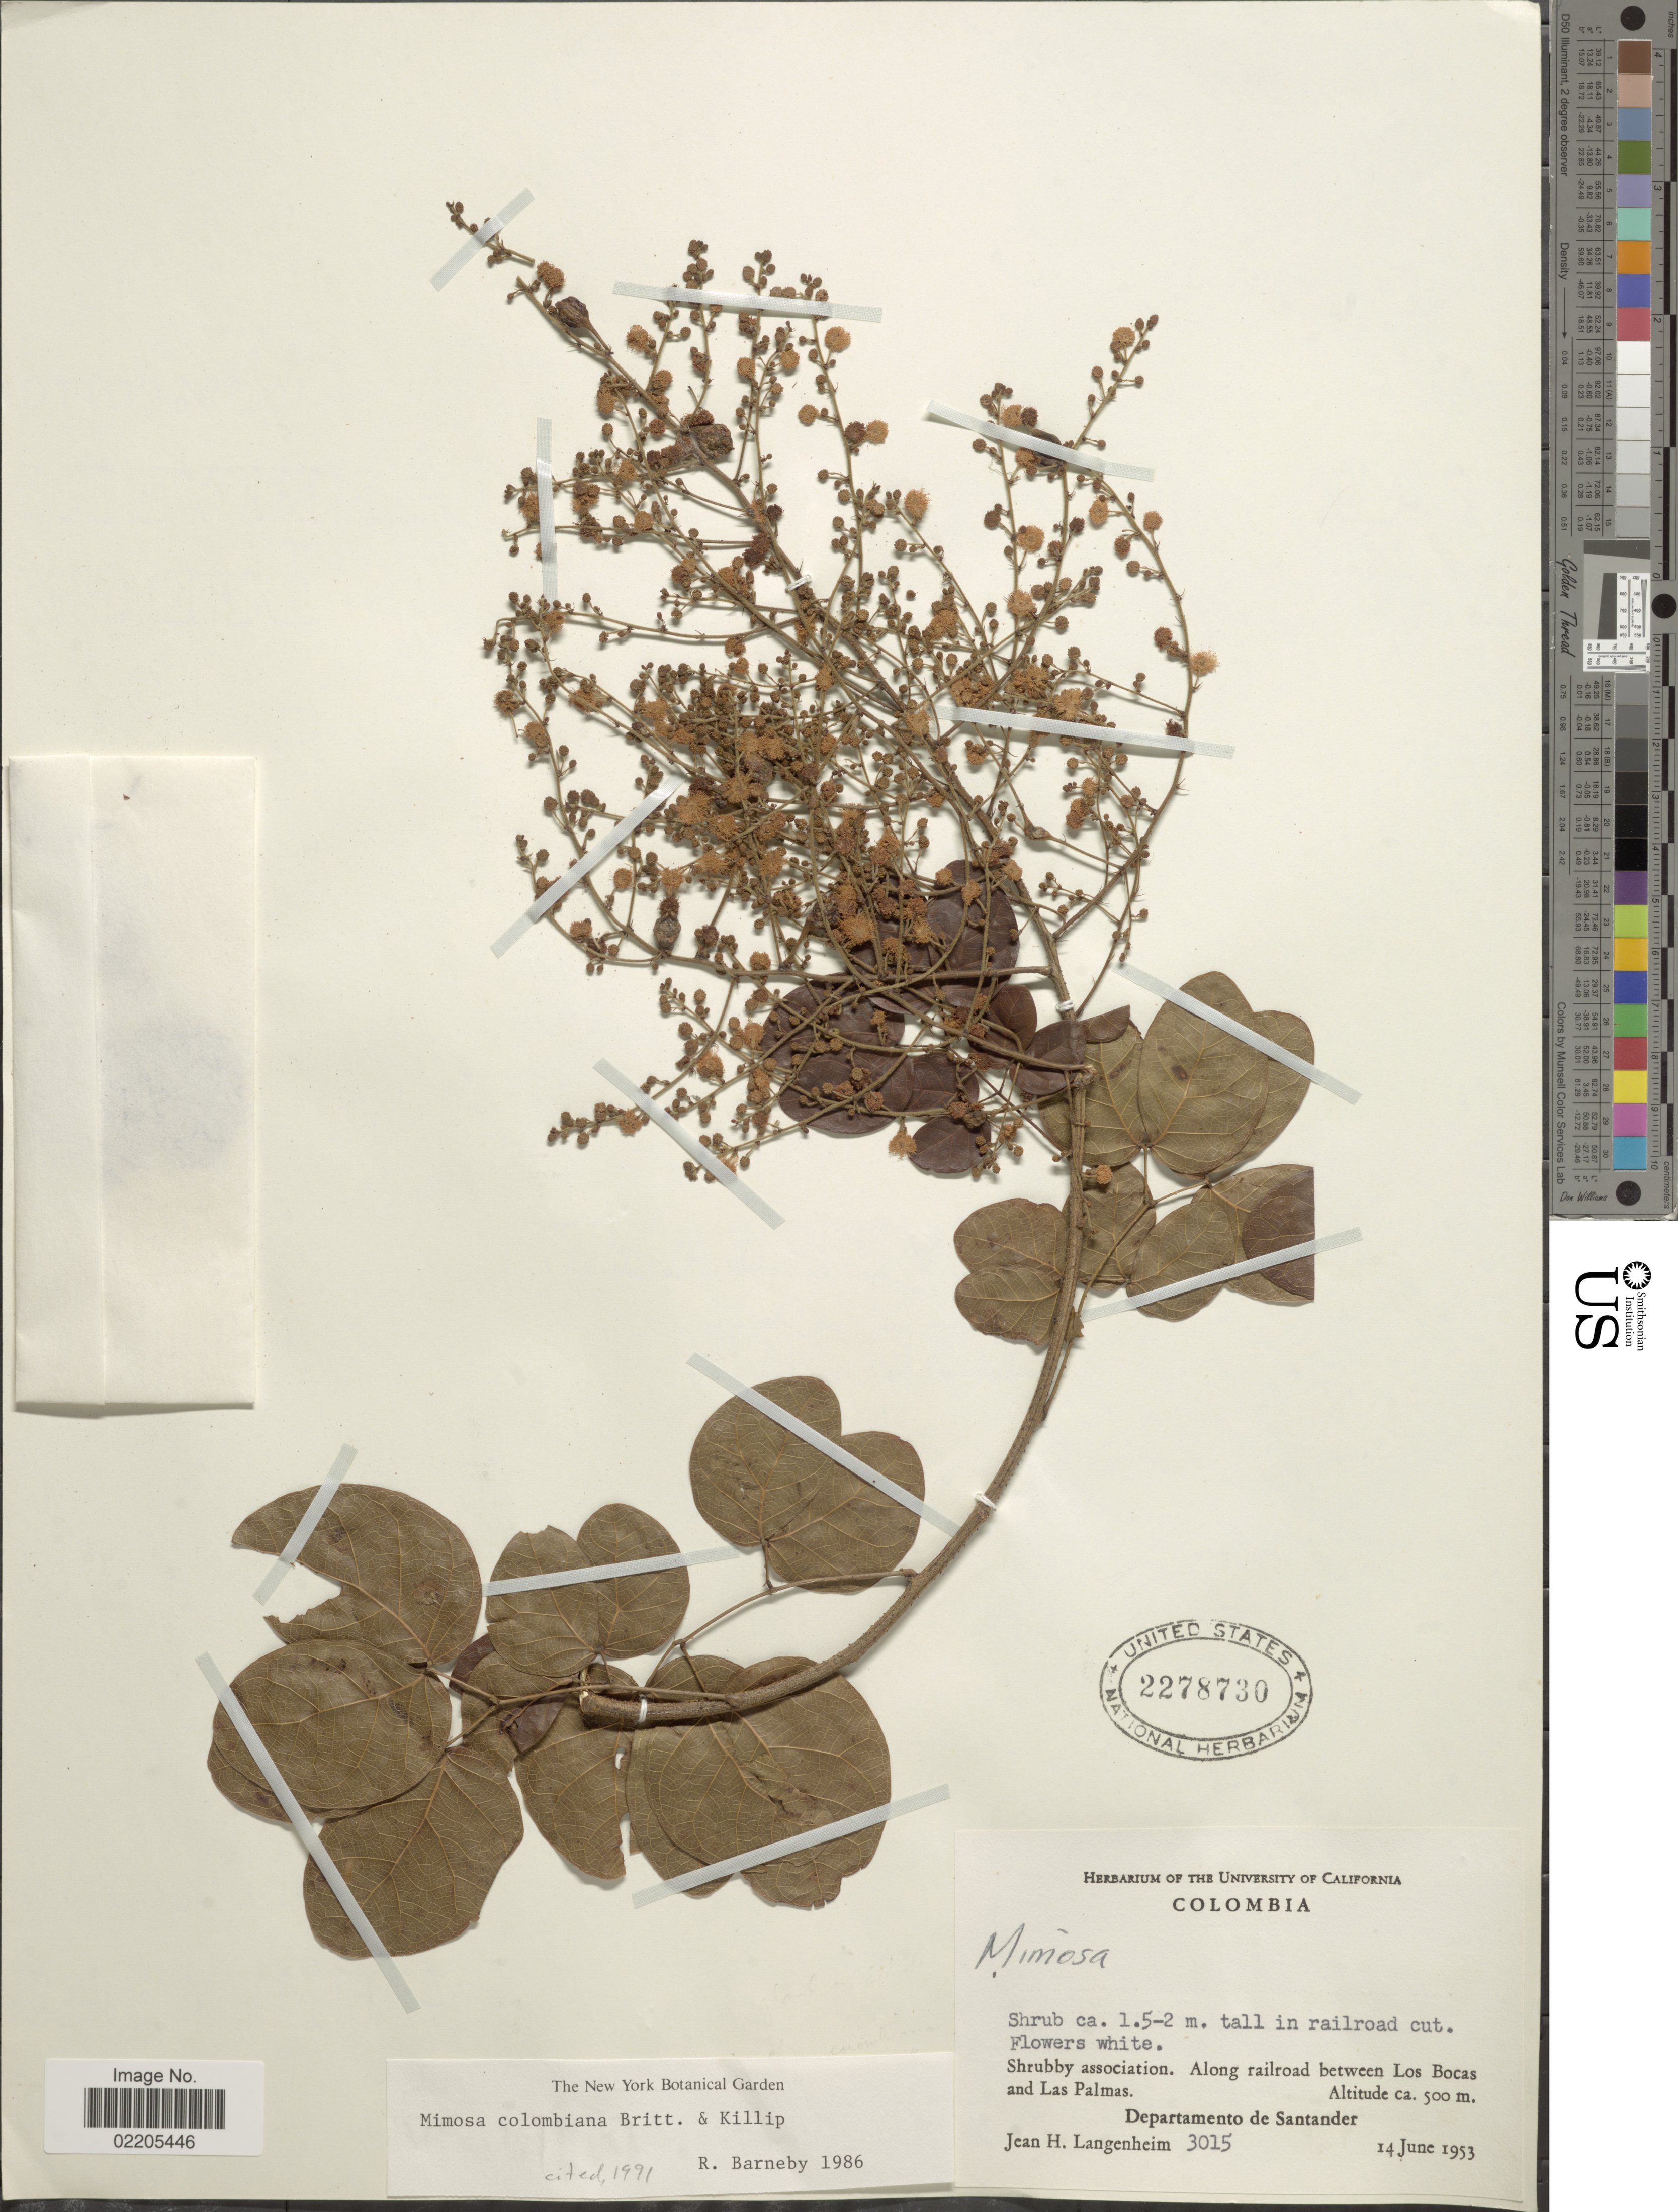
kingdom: Plantae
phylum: Tracheophyta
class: Magnoliopsida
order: Fabales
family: Fabaceae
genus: Mimosa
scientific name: Mimosa colombiana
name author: Britton & Killip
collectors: J. H. Langenheim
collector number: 3015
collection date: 1953-06-14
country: Colombia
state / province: Santander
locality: Along railroad between Los Bocas and Las Palmas.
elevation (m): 500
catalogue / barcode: US 2278730